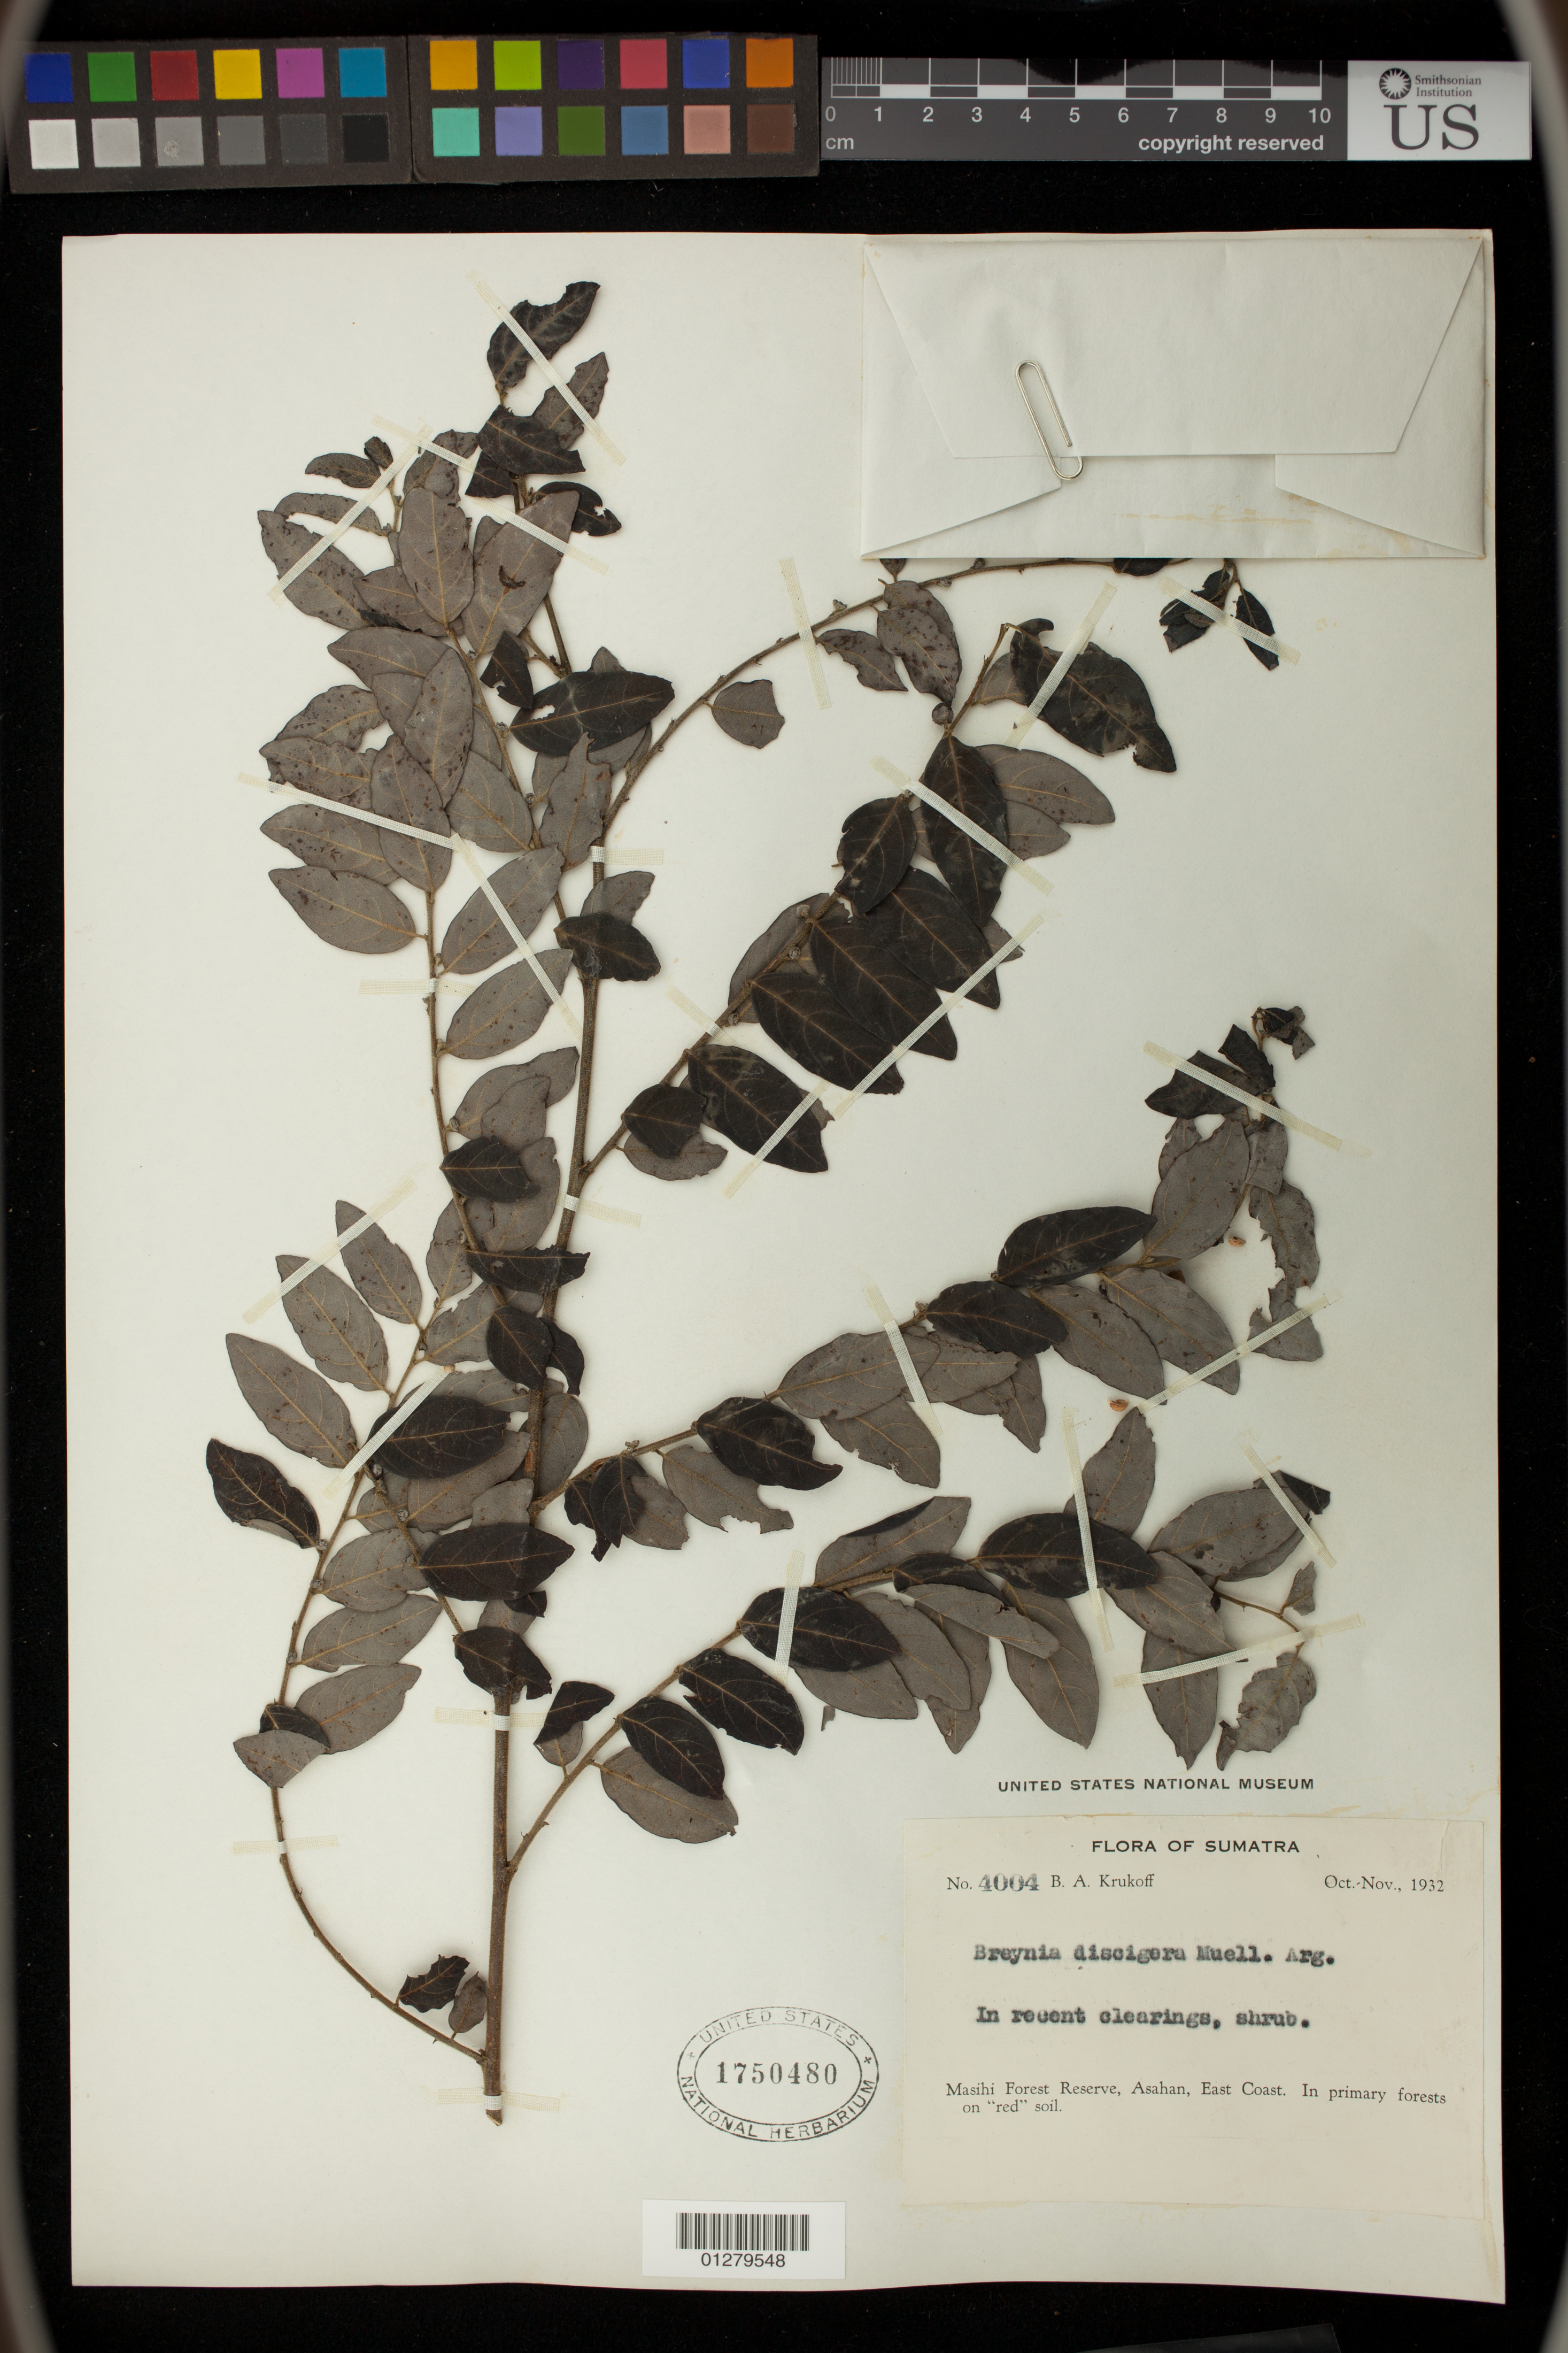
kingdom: Plantae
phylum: Tracheophyta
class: Magnoliopsida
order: Malpighiales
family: Phyllanthaceae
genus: Breynia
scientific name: Breynia discigera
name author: Mullenders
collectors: B. A. Krukoff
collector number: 4004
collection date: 1932-10/1932-11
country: Indonesia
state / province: Sumatra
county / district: Sumatera Utara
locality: Masihi Forest Reserve, Asahan, East Coast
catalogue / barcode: US 1750480